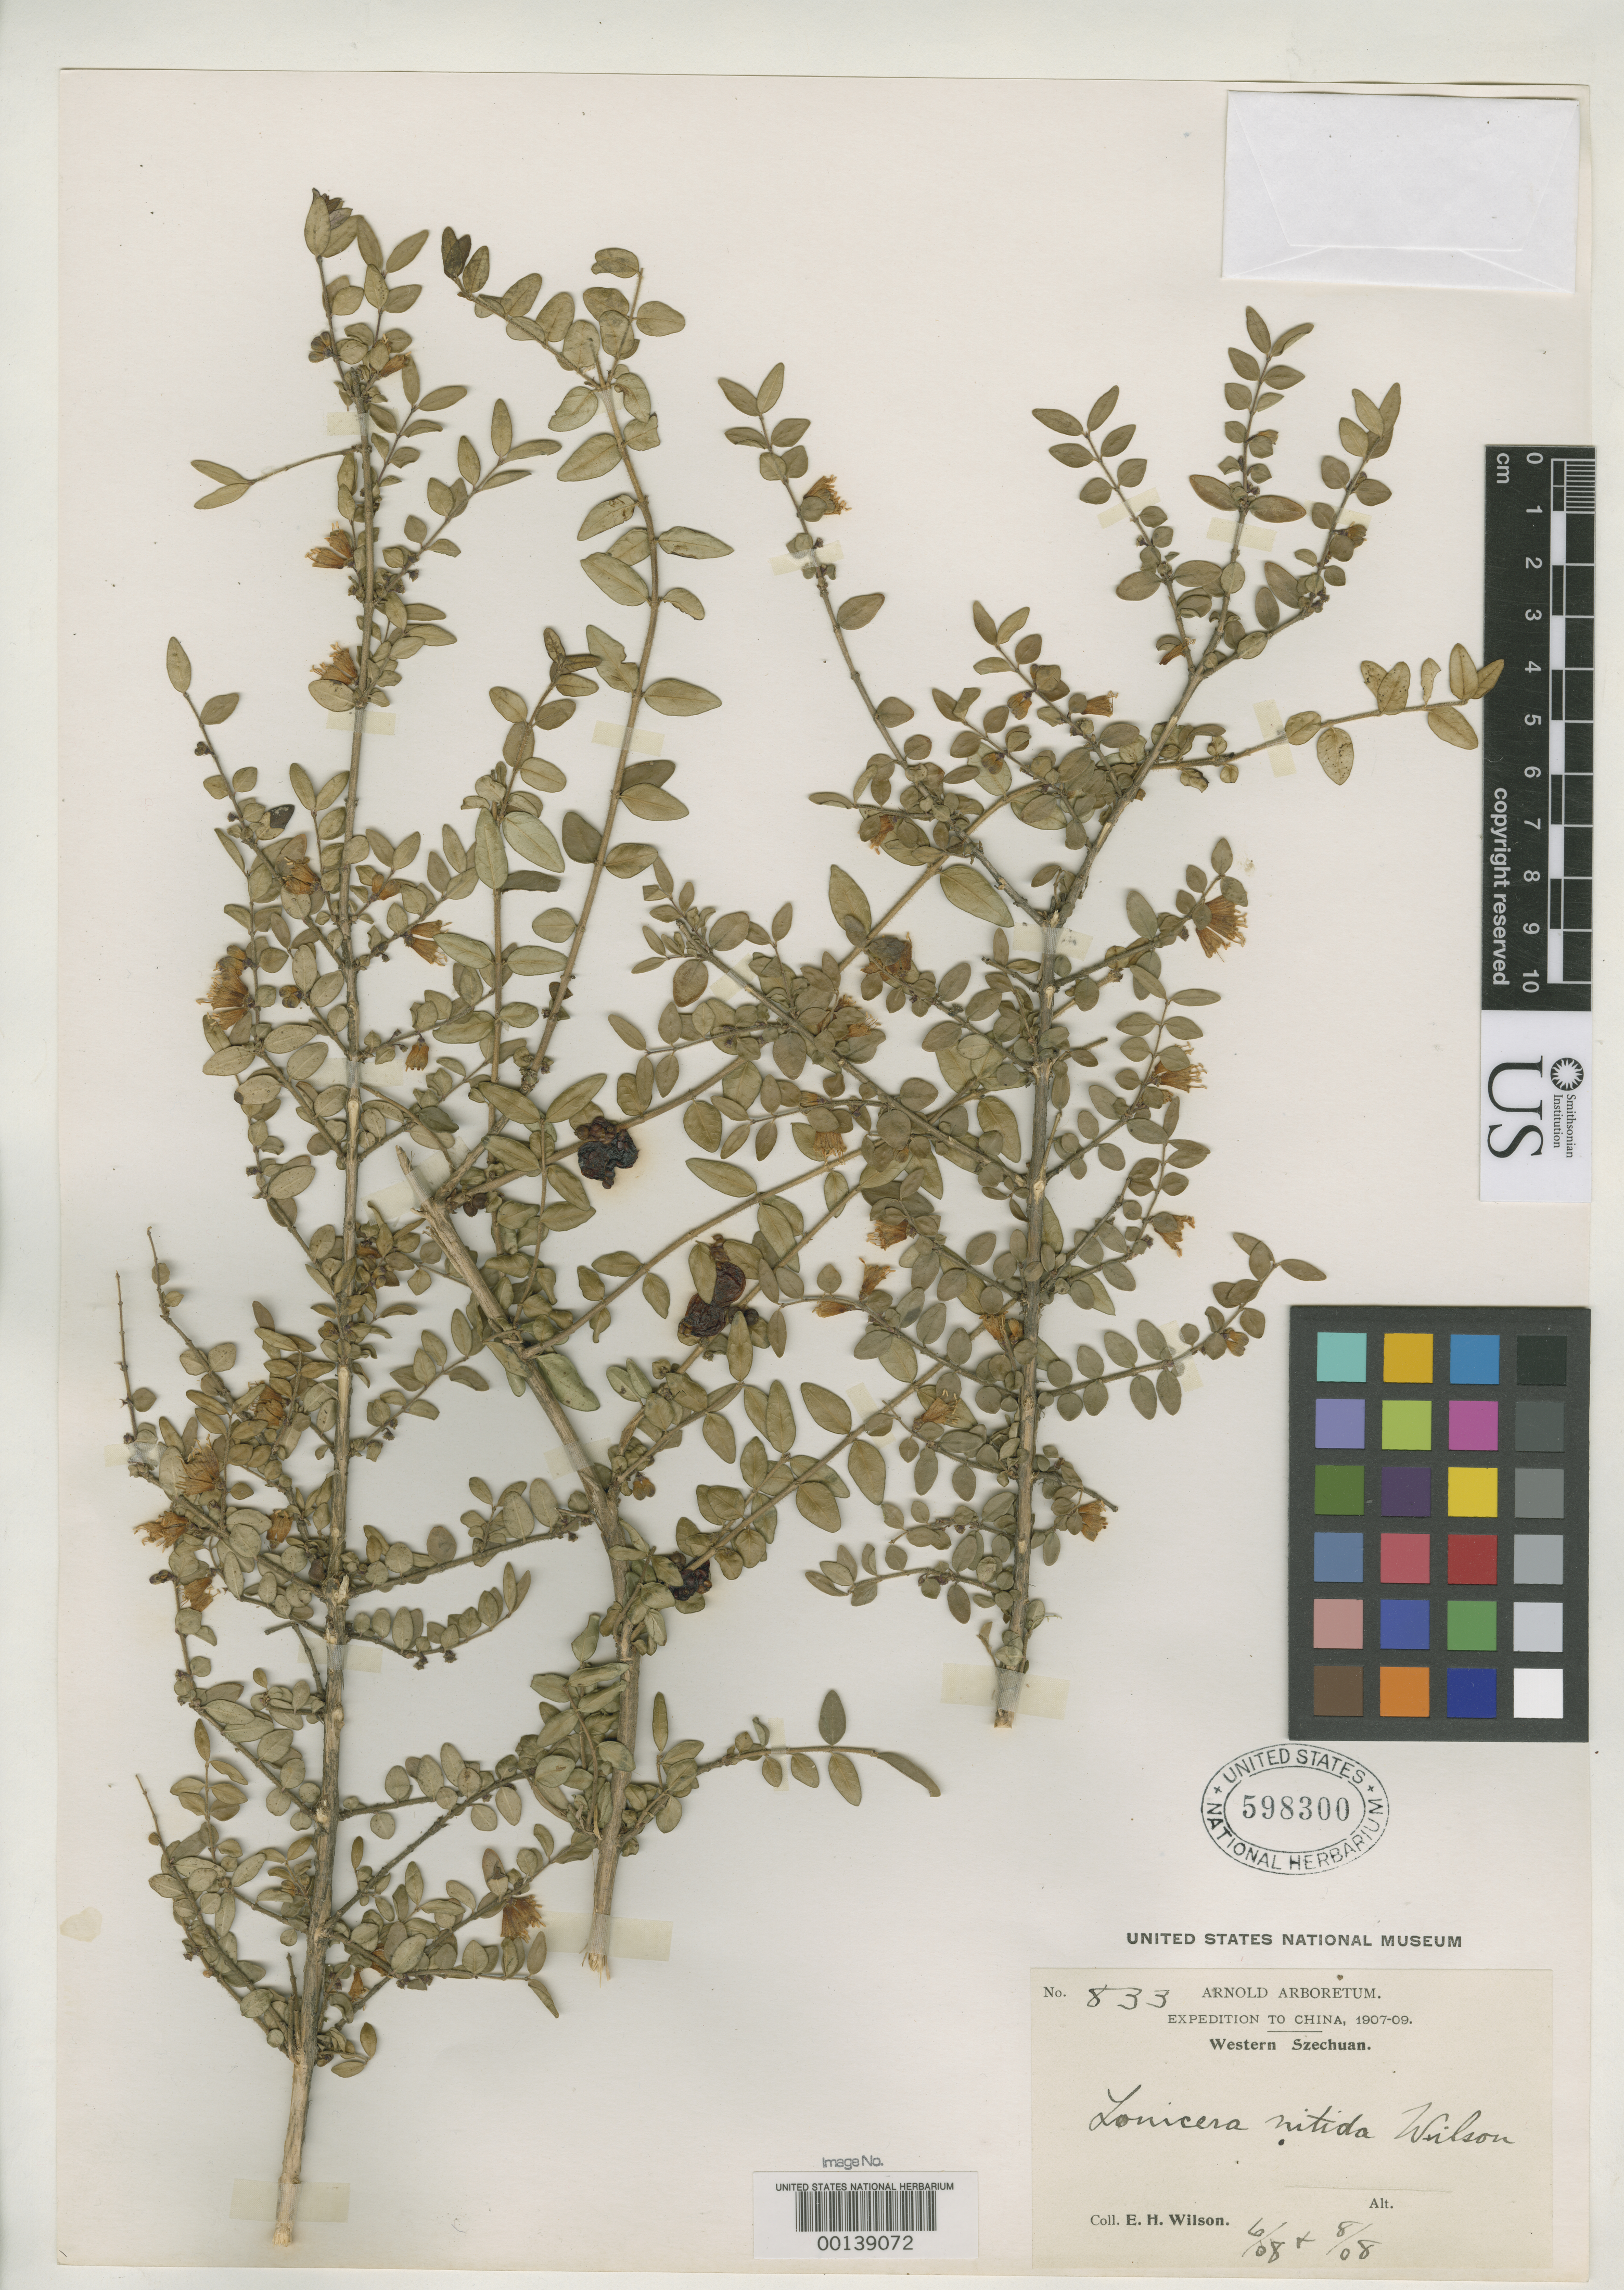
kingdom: Plantae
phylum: Tracheophyta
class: Magnoliopsida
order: Dipsacales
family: Caprifoliaceae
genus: Lonicera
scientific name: Lonicera nitida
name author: E.H. Wilson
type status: Type Collection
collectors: E. H. Wilson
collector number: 833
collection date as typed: Jun 1908 and -- Aug 1908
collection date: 1908-06,1908-08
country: China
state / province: Sichuan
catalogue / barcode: US 598300